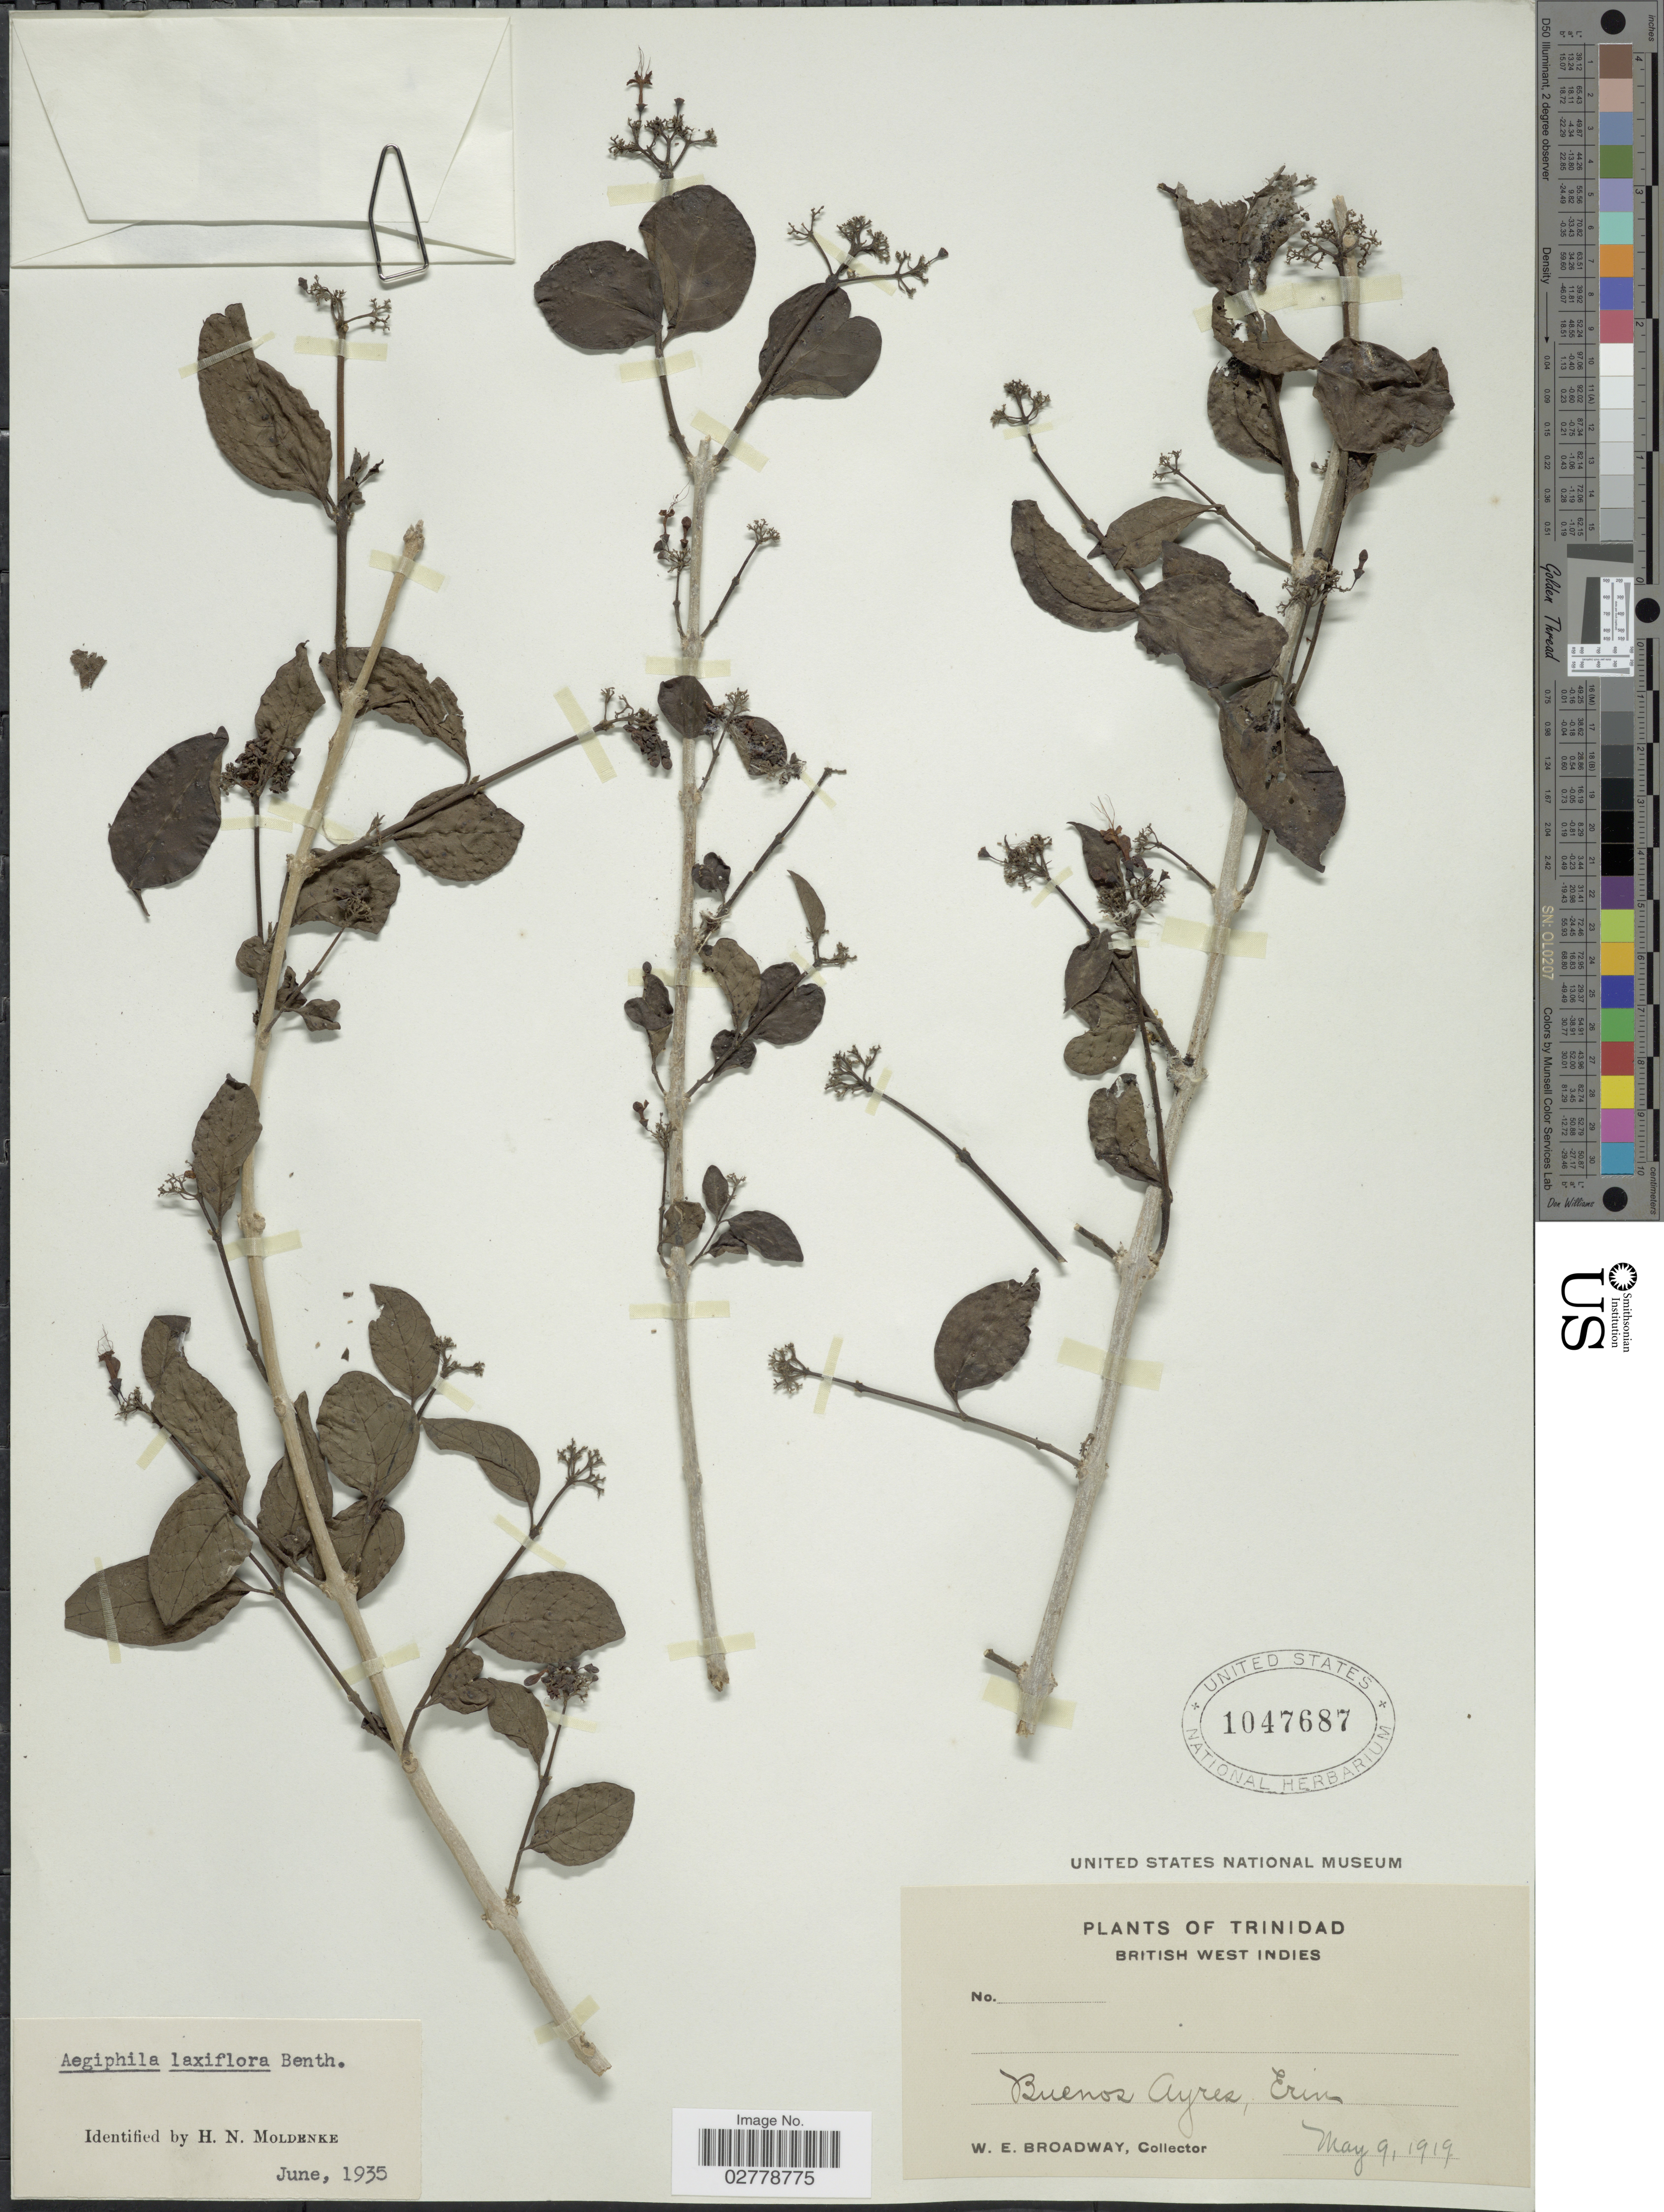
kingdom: Plantae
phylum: Tracheophyta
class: Magnoliopsida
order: Lamiales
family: Lamiaceae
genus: Aegiphila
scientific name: Aegiphila laxiflora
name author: Benth.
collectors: W. E. Broadway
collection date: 1919-05-09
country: Trinidad and Tobago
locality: Trinidad, British West Indies, Buenos Ayres, Erin.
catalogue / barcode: US 1047687